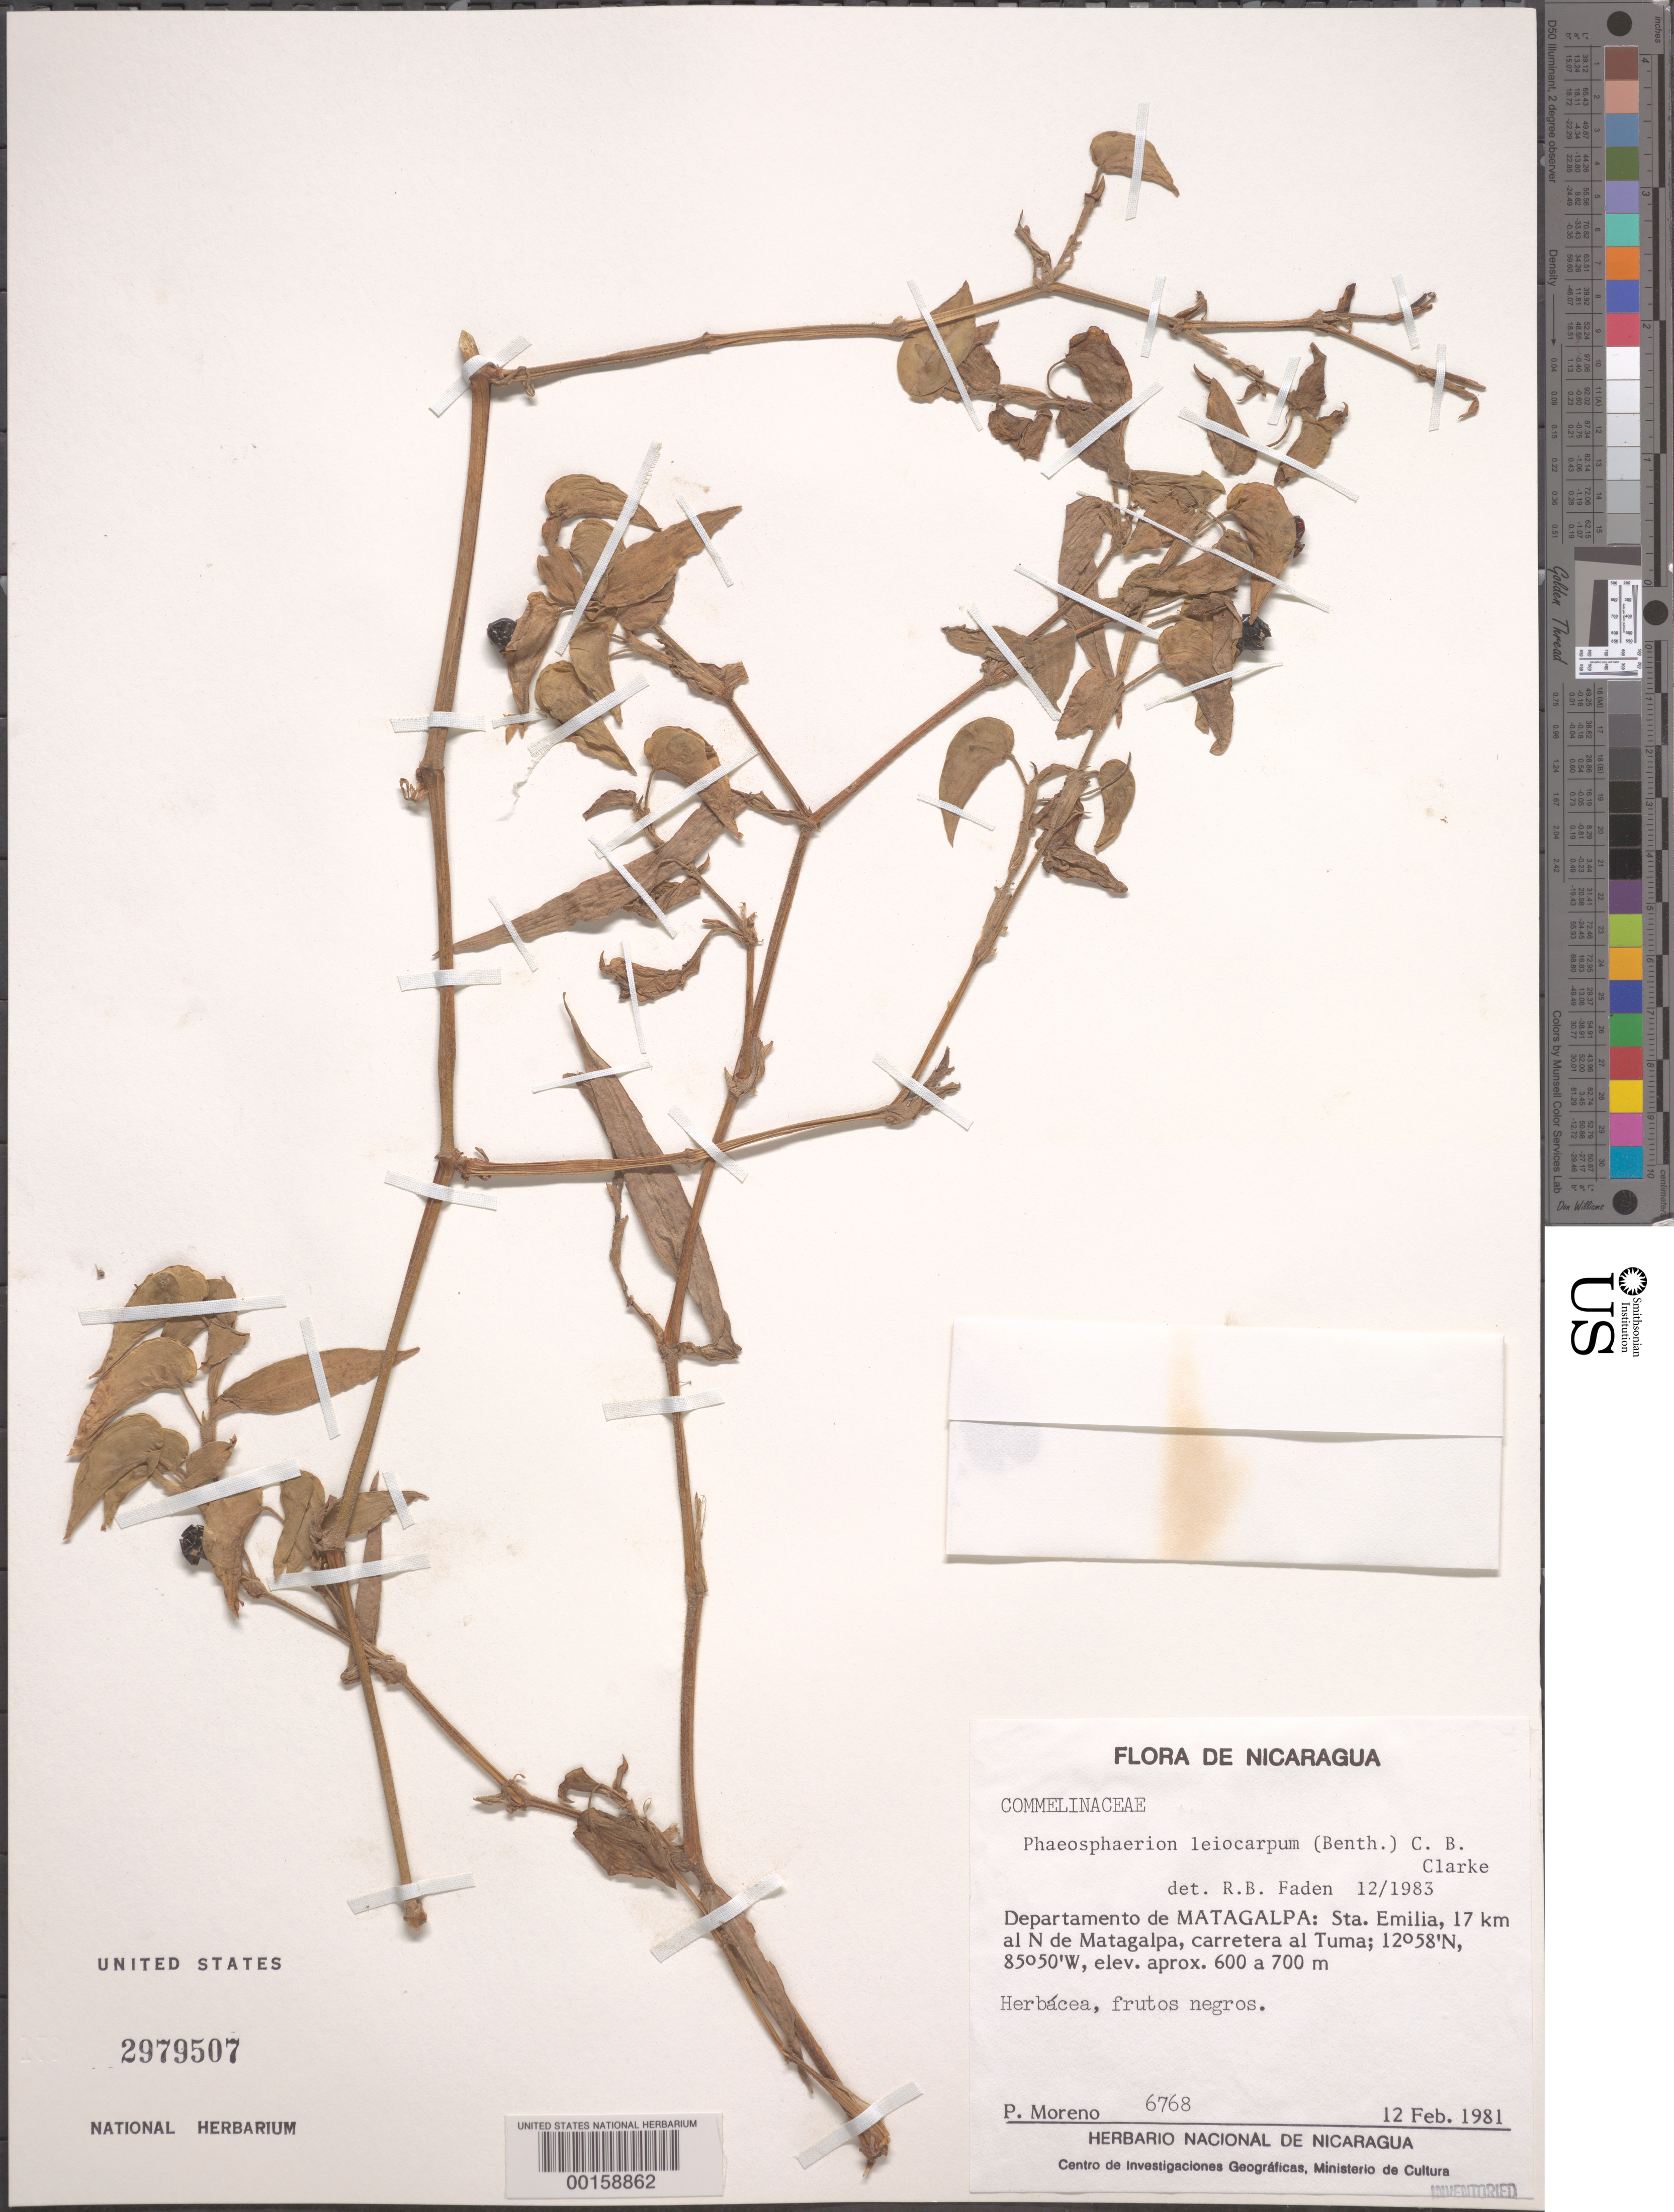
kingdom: Plantae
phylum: Tracheophyta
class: Liliopsida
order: Commelinales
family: Commelinaceae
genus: Commelina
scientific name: Commelina leiocarpa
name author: Benth.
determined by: Faden, Robert B., (US), Smithsonian Institution - National Museum of Natural History (UNITED STATES)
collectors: P. Moreno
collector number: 6768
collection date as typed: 12 Feb 1981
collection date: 1981-02-12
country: Nicaragua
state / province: Matagalpa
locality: Santa emilia, n of matagalpa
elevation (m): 600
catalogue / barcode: US 2979507